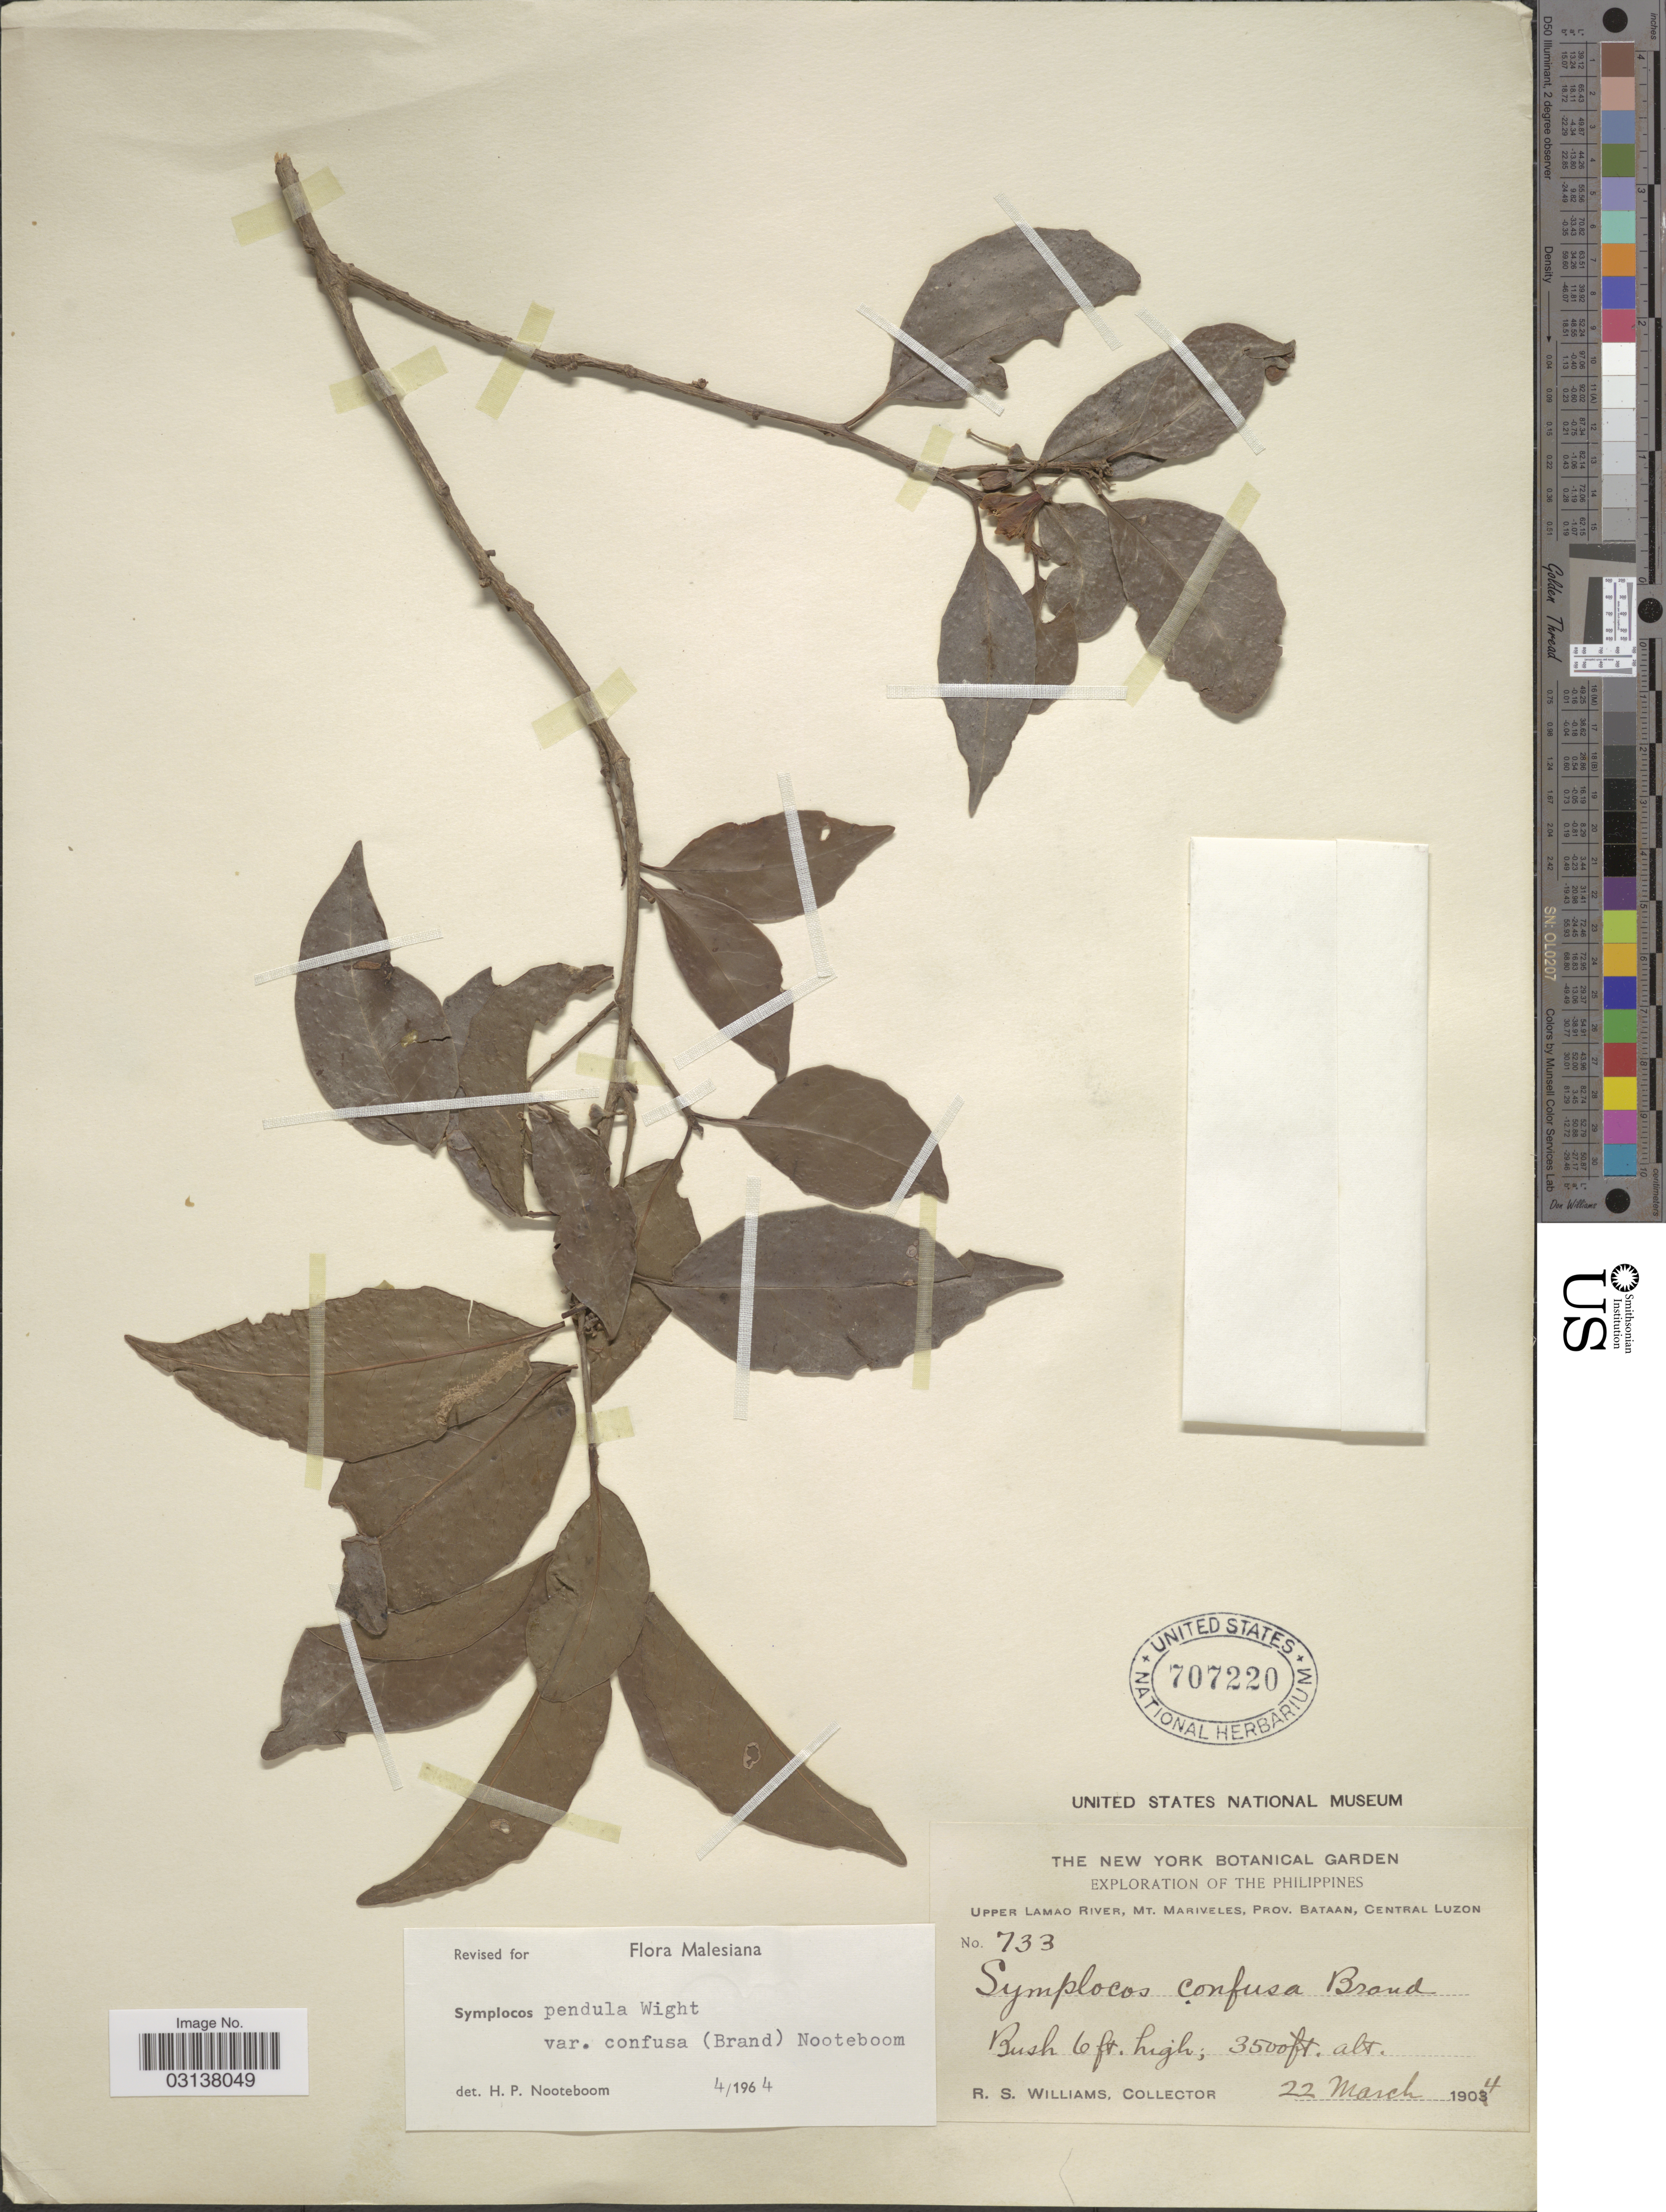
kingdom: Plantae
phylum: Tracheophyta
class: Magnoliopsida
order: Ericales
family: Symplocaceae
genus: Cordyloblaste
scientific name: Cordyloblaste pendula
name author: (Wight) Alston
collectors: R. S. Williams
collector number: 733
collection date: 1904-03-22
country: Philippines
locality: The Philippines. Upper Lamao River, Mt. Mariveles, Prov. Bataan, Central Luzon.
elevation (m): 1067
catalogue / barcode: US 707220